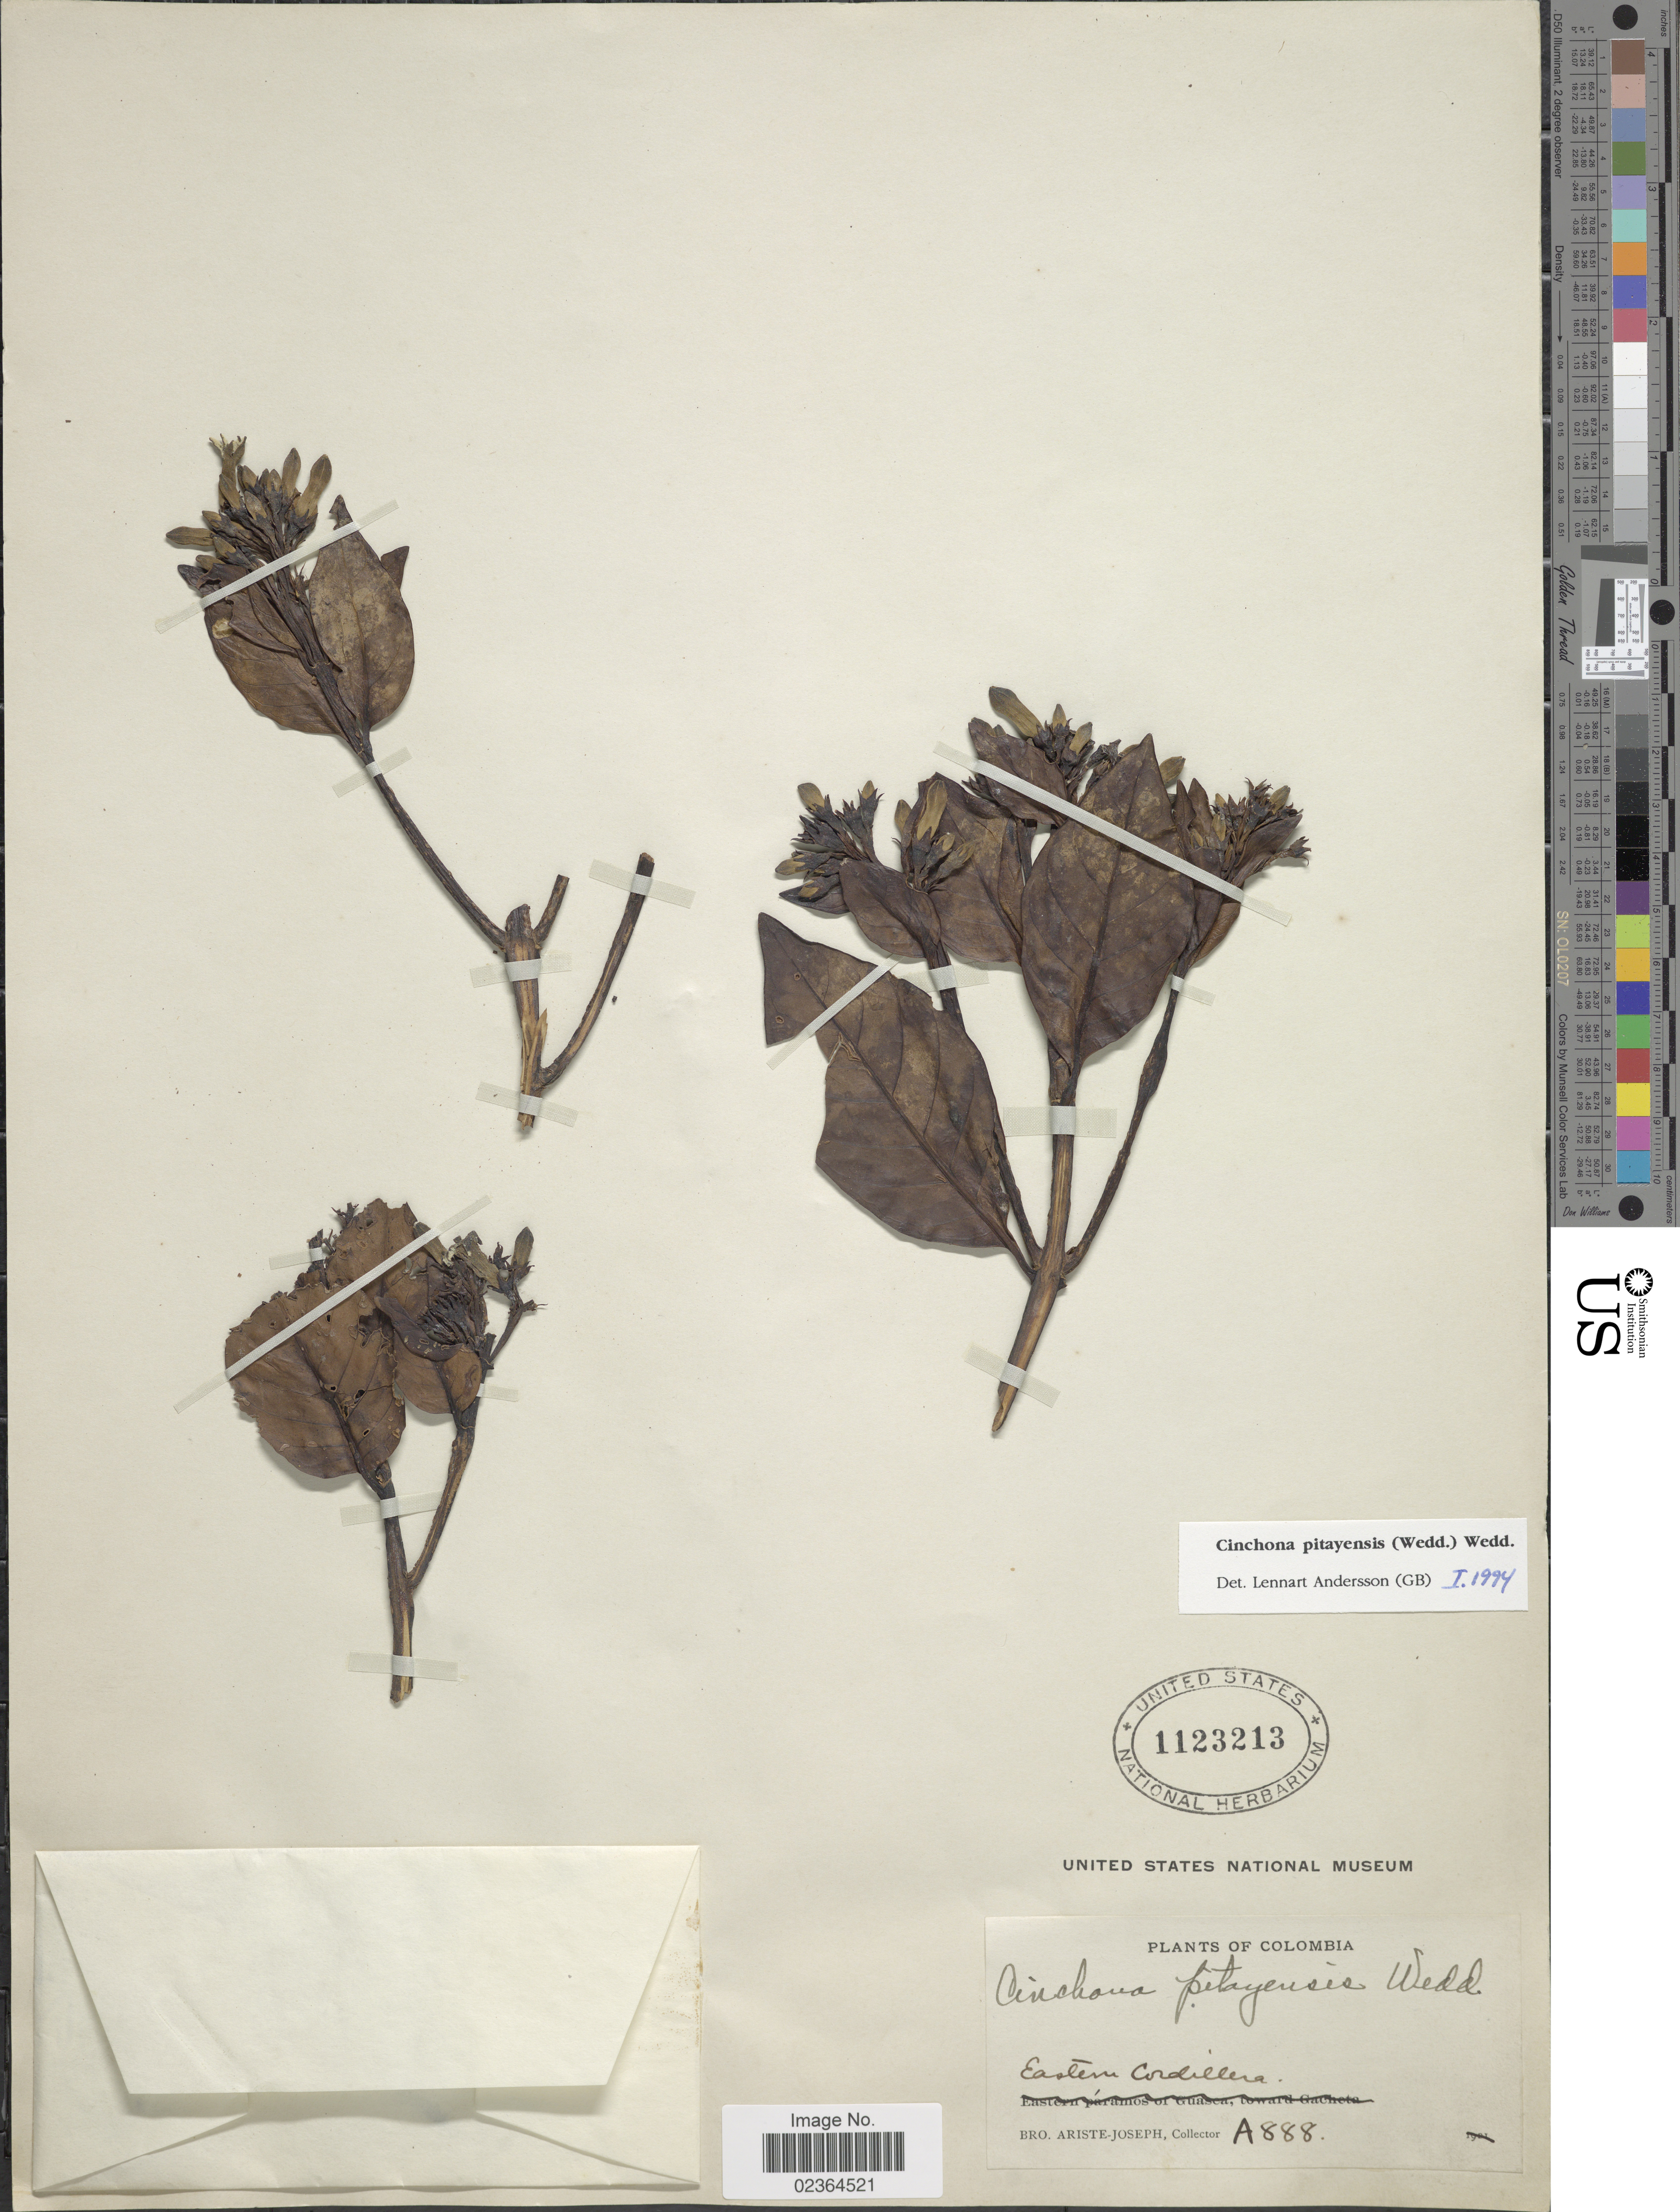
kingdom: Plantae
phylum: Tracheophyta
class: Magnoliopsida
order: Gentianales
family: Rubiaceae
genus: Cinchona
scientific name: Cinchona pitayensis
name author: Wedd.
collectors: Bro. Ariste-Joseph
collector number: A888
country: Colombia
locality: Eastern Cordillera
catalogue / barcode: US 1123213